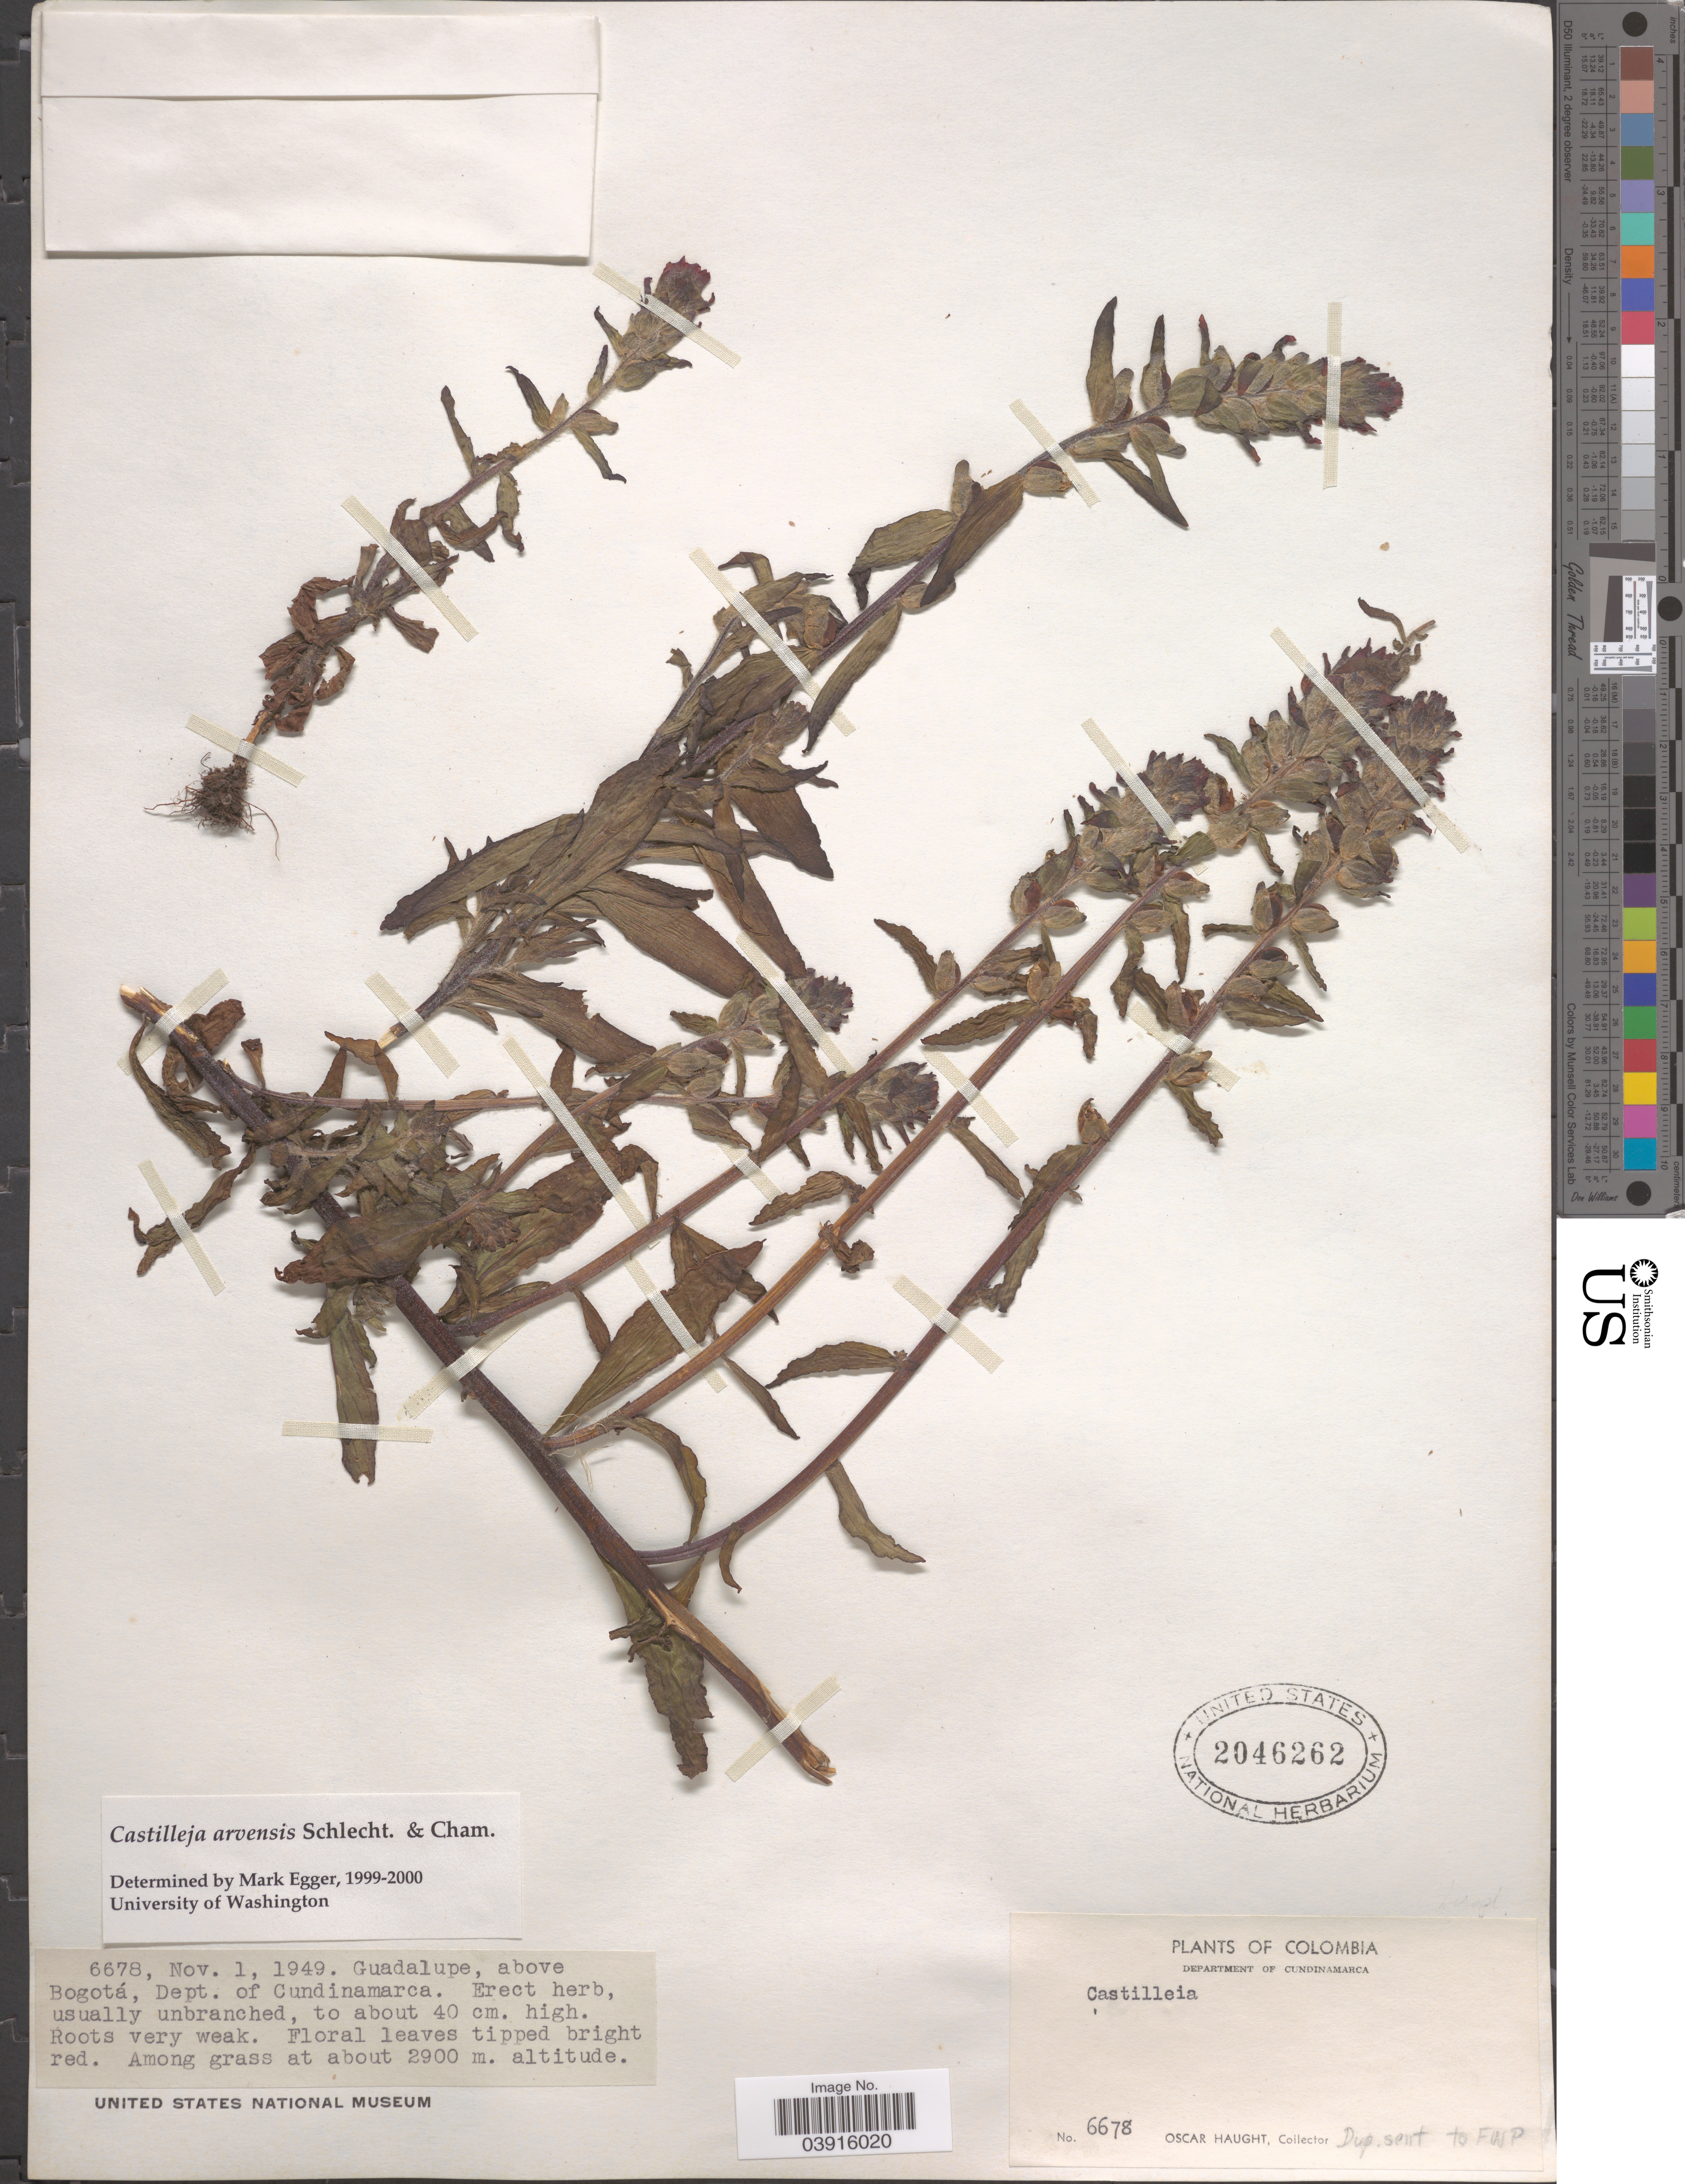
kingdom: Plantae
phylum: Tracheophyta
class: Magnoliopsida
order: Lamiales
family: Orobanchaceae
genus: Castilleja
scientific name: Castilleja arvensis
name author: Schltdl. & Cham.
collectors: O. L. Haught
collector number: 6678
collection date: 1949-11-01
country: Colombia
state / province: Cundinamarca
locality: Guadalupe, above Bogotá, Dept. of Cundinamarca.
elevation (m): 2900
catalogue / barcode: US 2046262